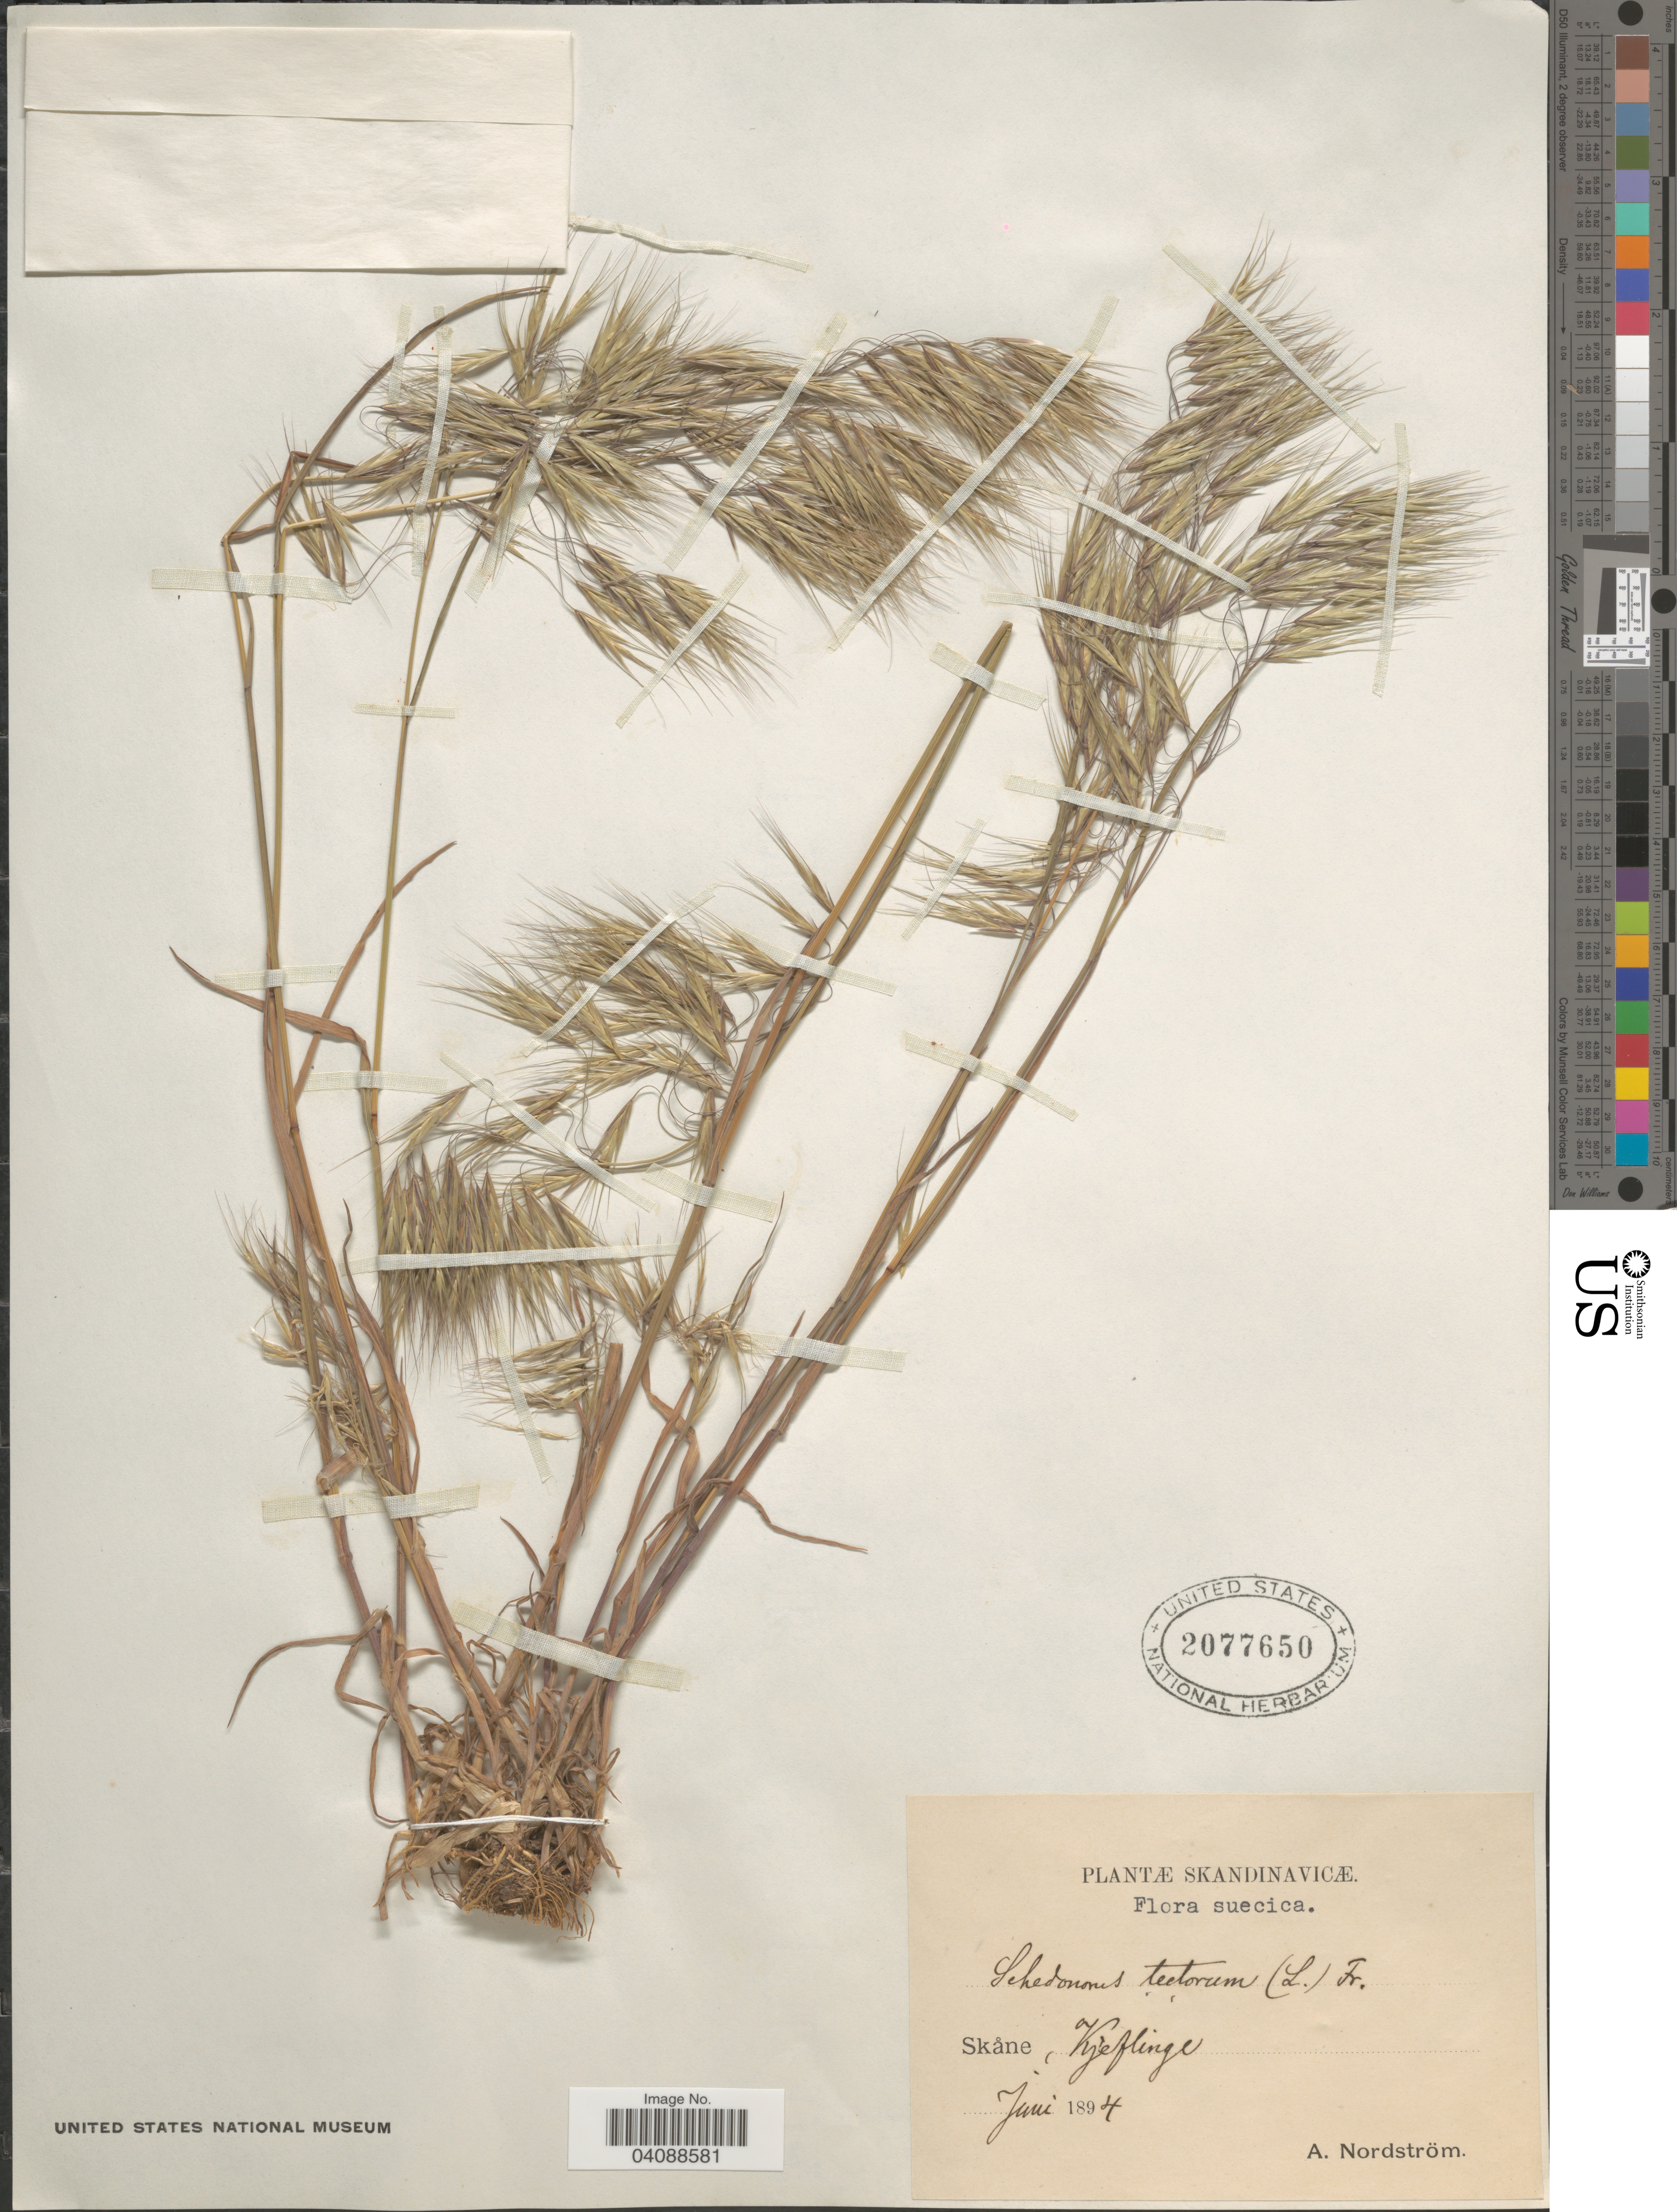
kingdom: Plantae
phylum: Tracheophyta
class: Liliopsida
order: Poales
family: Poaceae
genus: Bromus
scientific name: Bromus tectorum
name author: L.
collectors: A. Nordström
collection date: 1894-06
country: Sweden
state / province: Skåne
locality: Skandinavicæ. Suecica. Kjeflinge.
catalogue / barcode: US 2077650